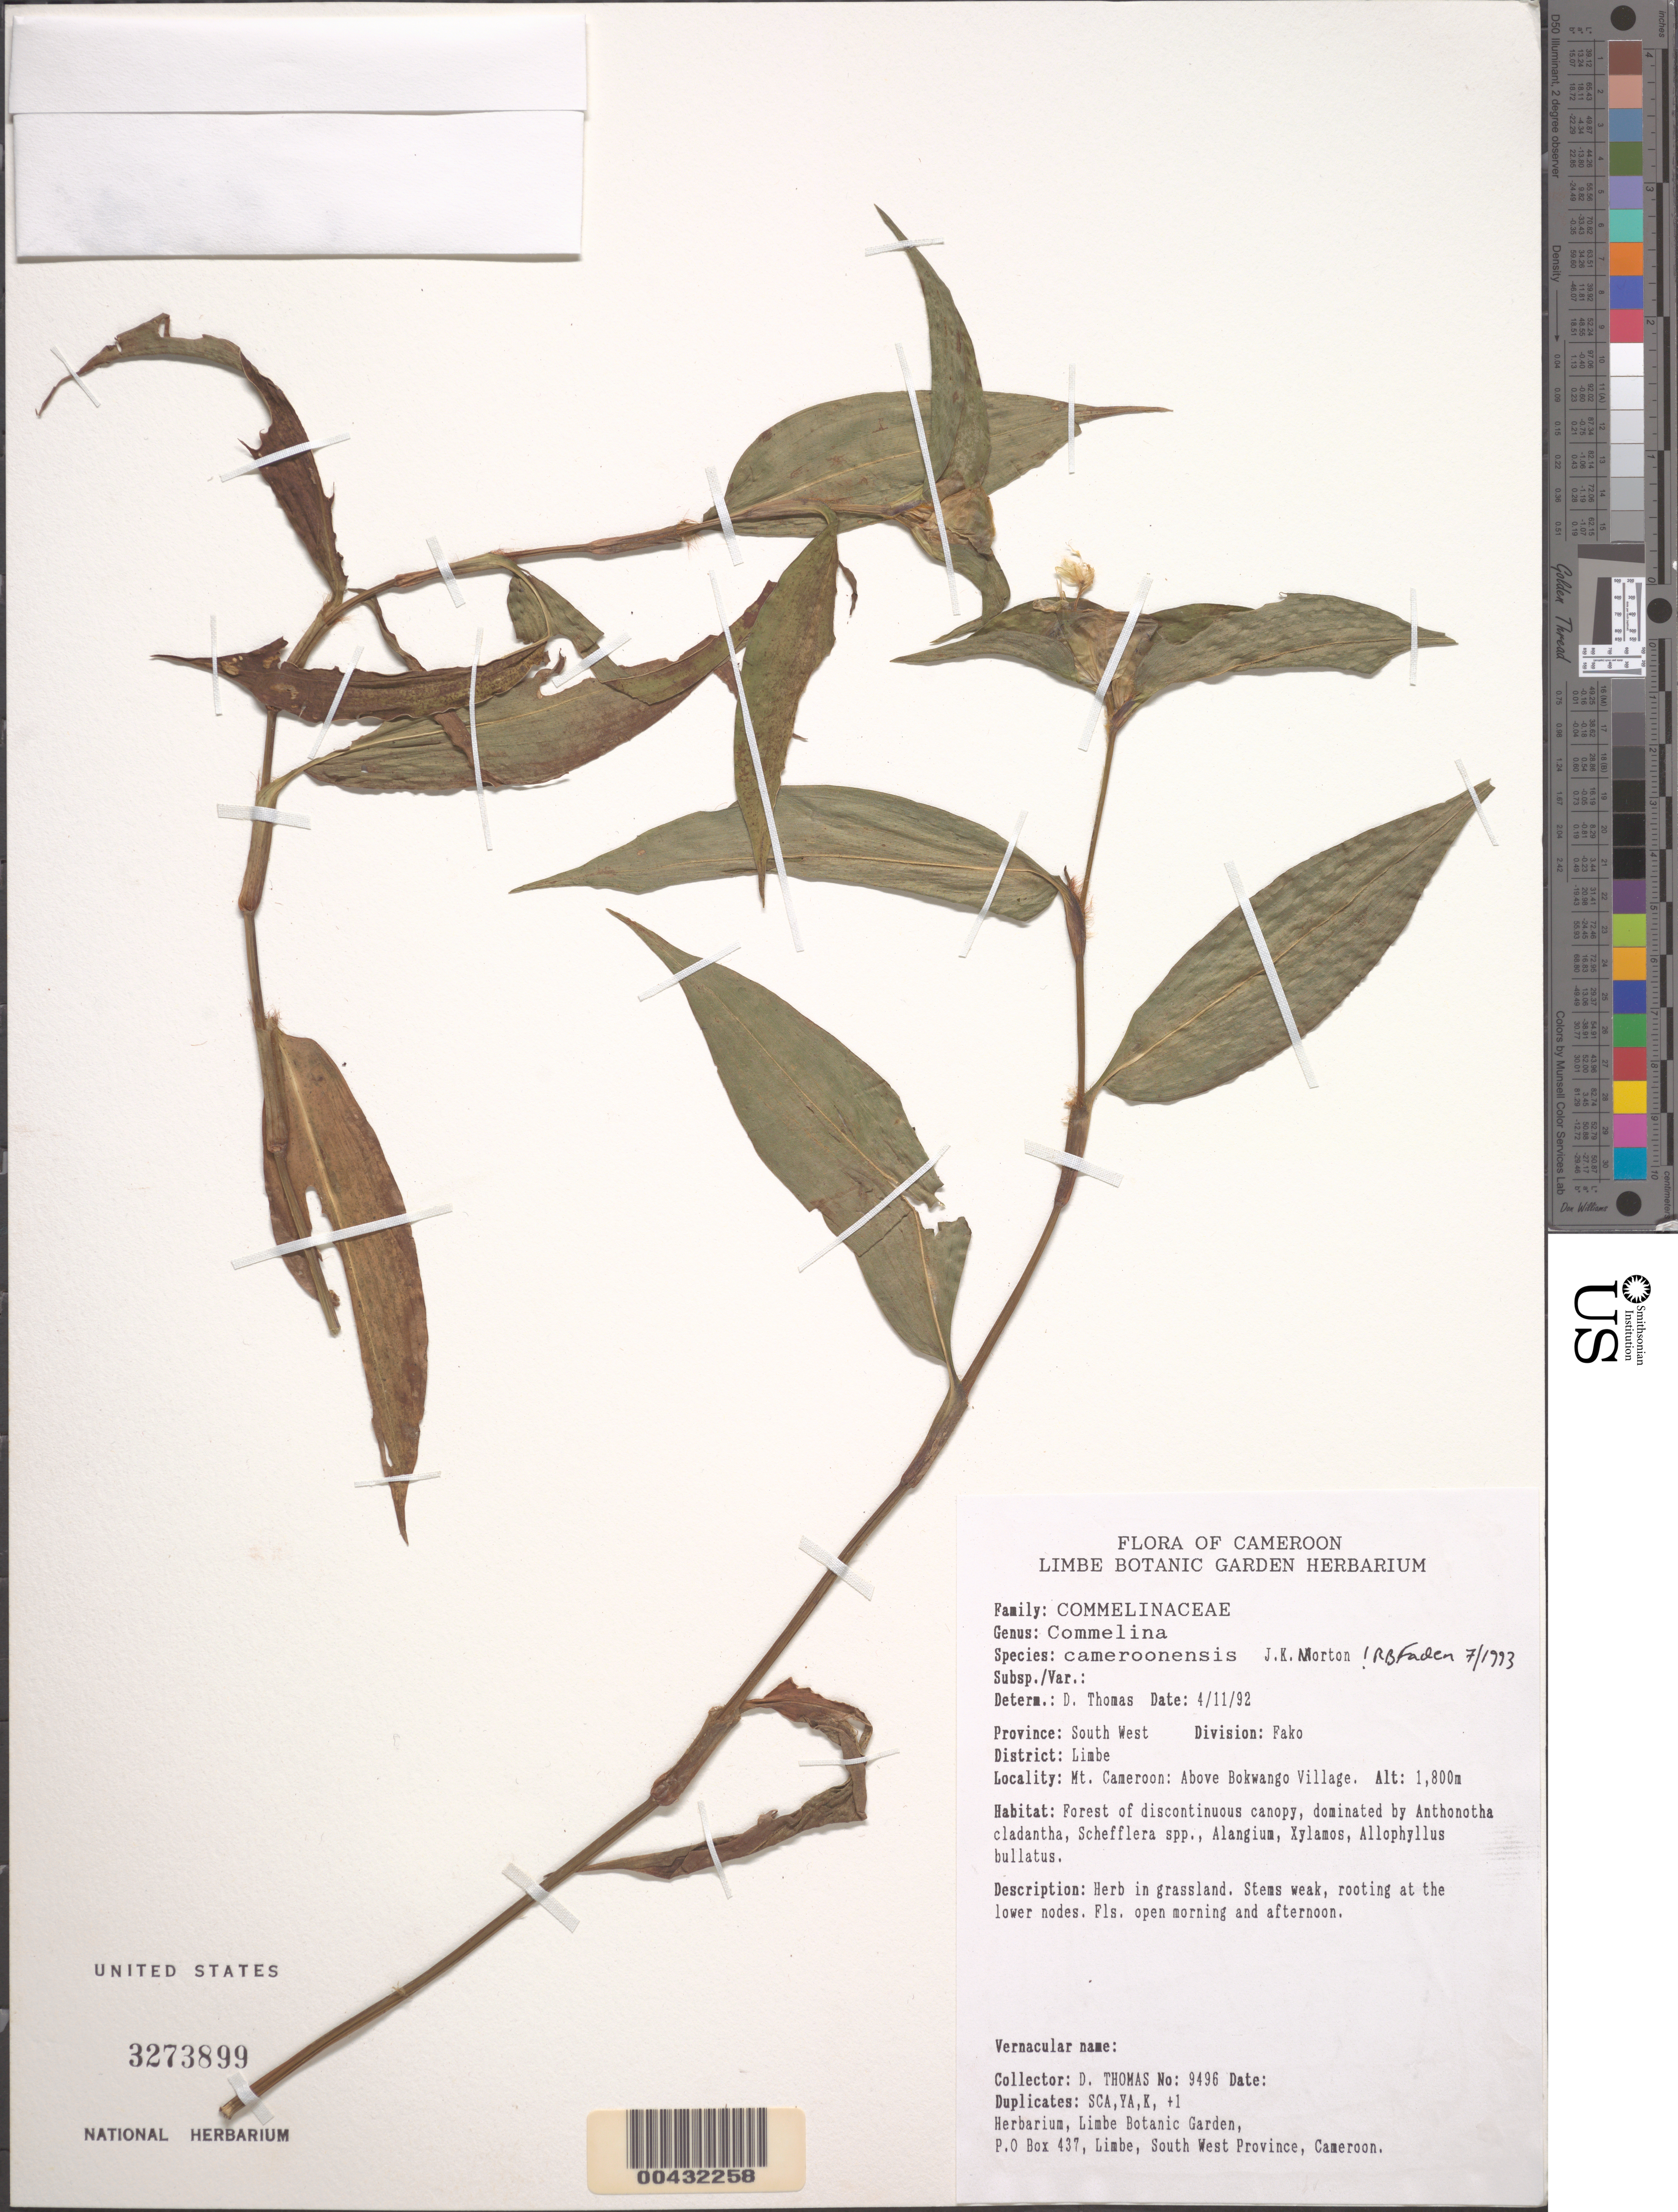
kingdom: Plantae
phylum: Tracheophyta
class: Liliopsida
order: Commelinales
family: Commelinaceae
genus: Commelina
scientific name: Commelina cameroonensis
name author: J.K. Morton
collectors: D. Thomas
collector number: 9496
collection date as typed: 1992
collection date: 1992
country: Cameroon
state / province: Sud-Ouest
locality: Fako, limbe, mt cameroon above bokwango village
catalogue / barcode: US 3273899